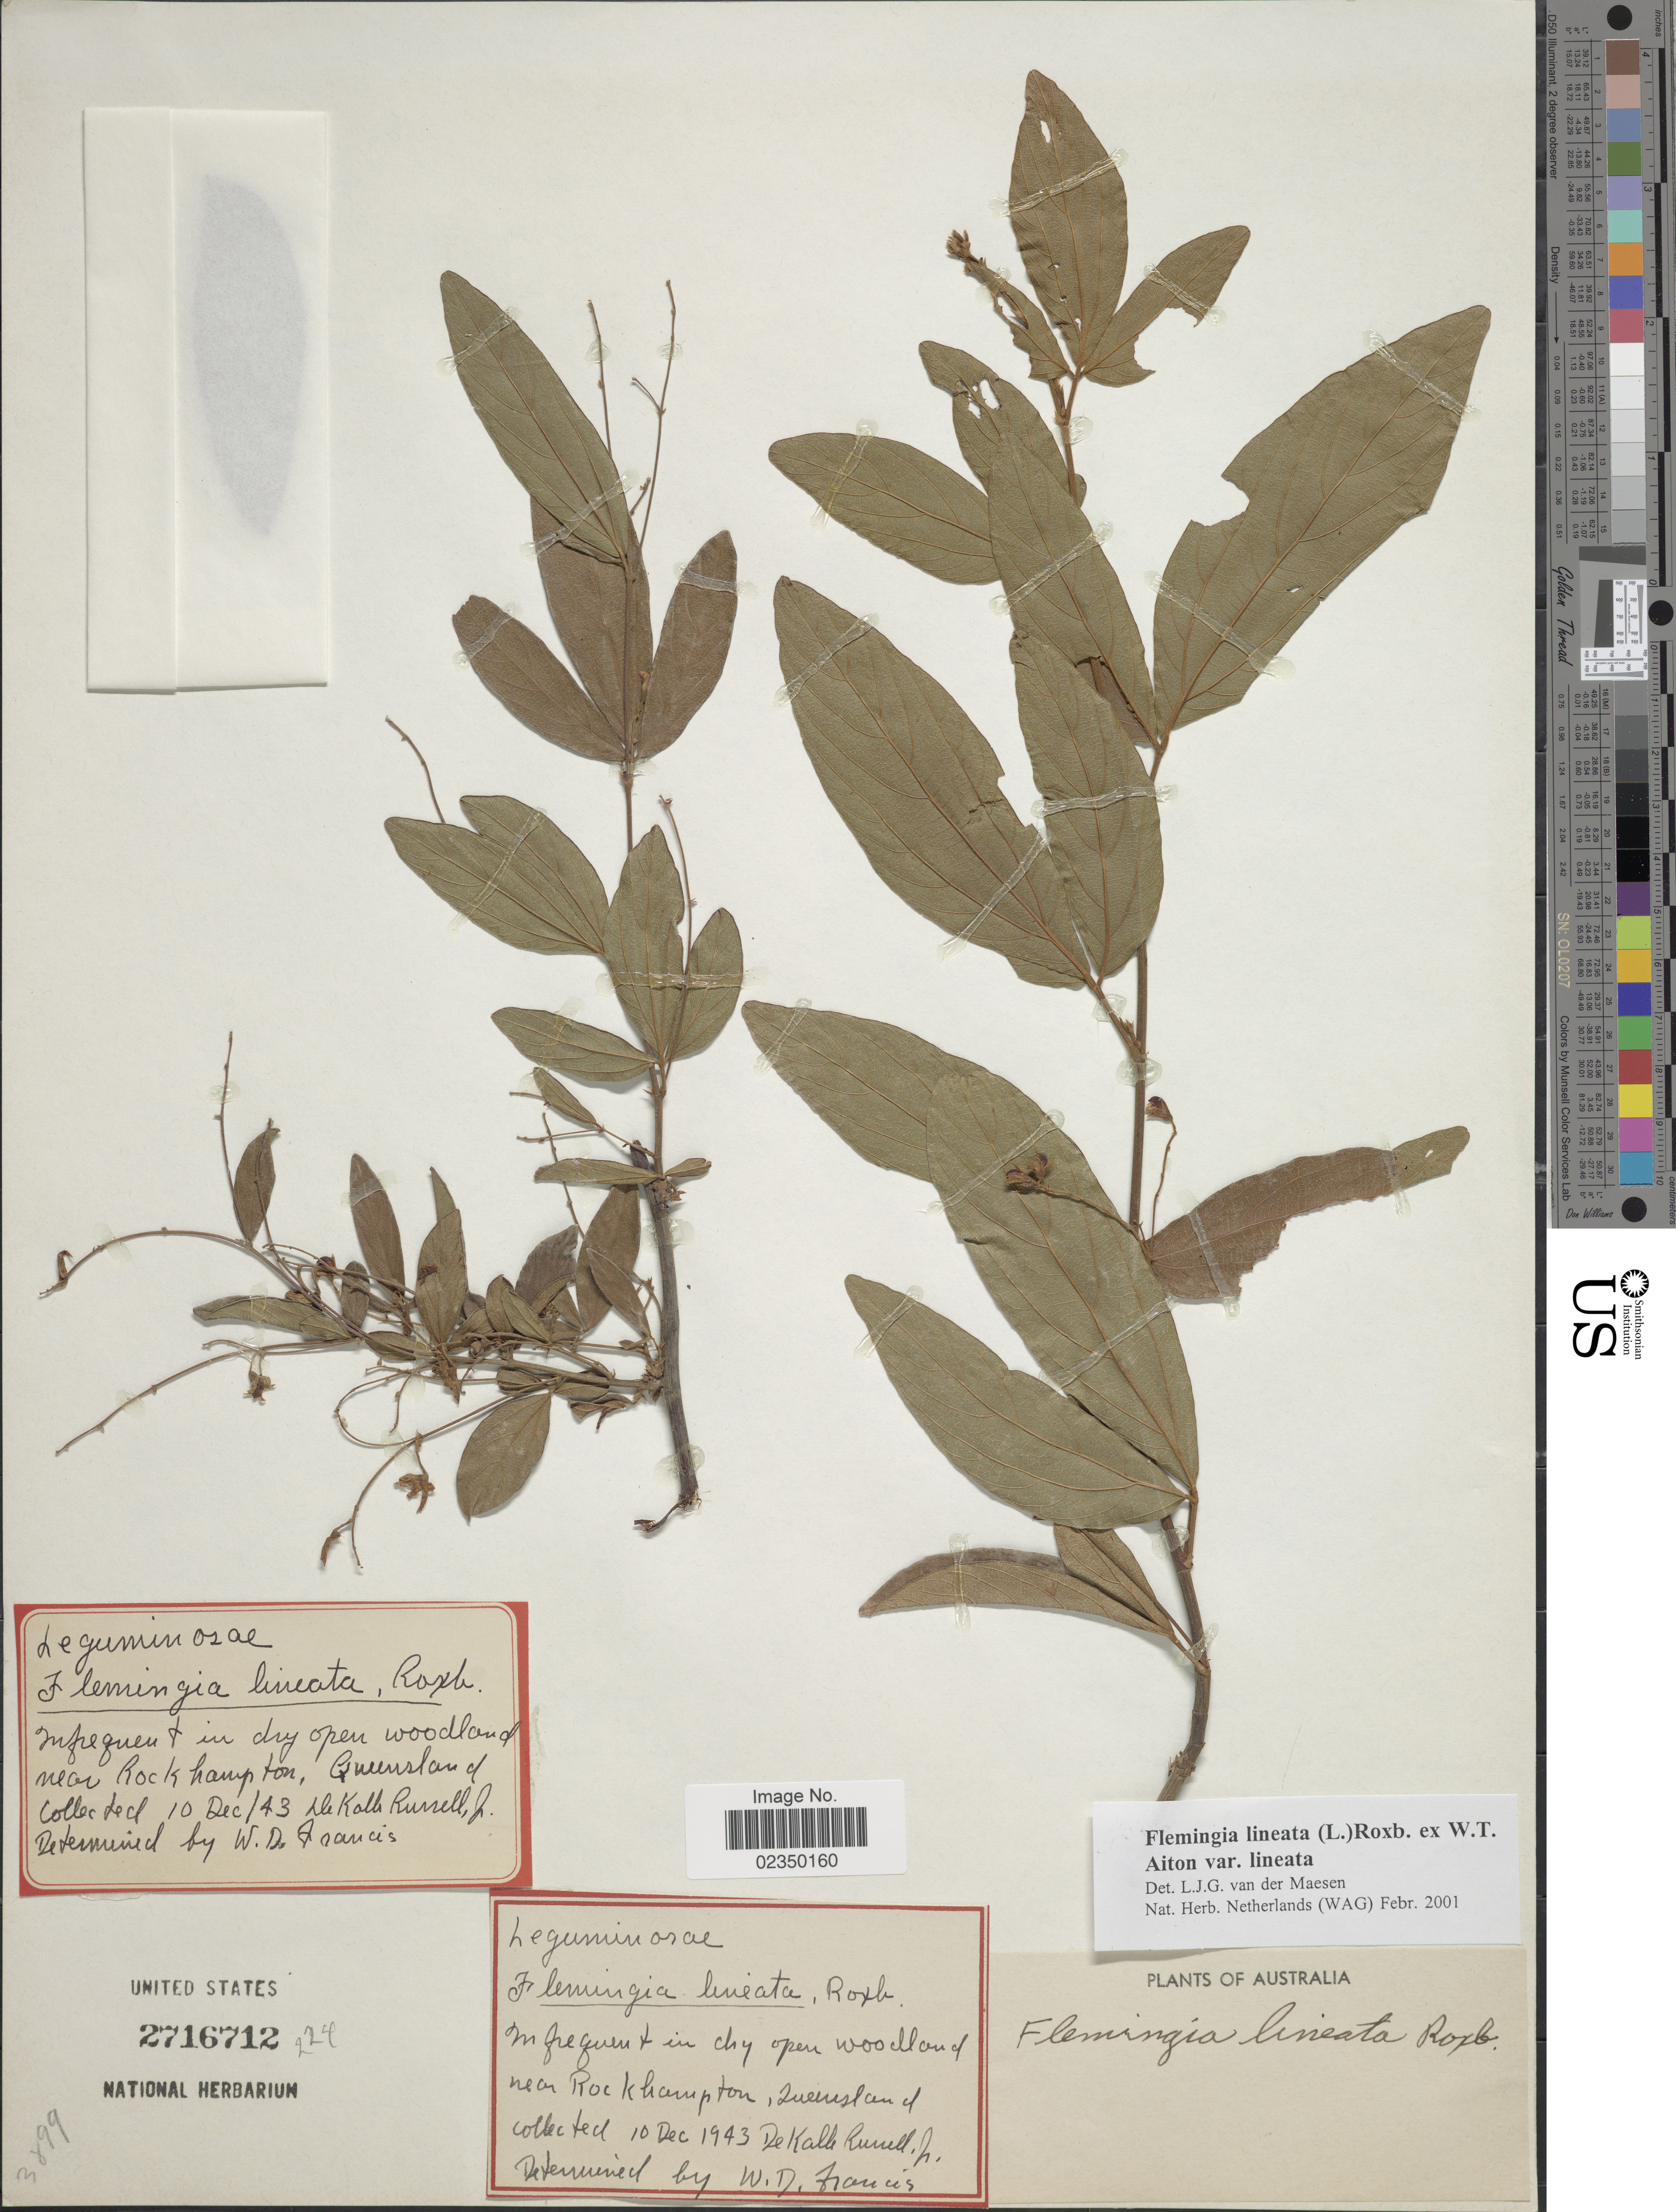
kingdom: Plantae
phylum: Tracheophyta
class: Magnoliopsida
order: Fabales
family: Fabaceae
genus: Flemingia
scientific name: Flemingia lineata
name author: (L.) Roxb.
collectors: D. K. Russell Jr.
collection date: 1943-12-10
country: Australia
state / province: Queensland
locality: Near Rockhampton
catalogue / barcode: US 2716712